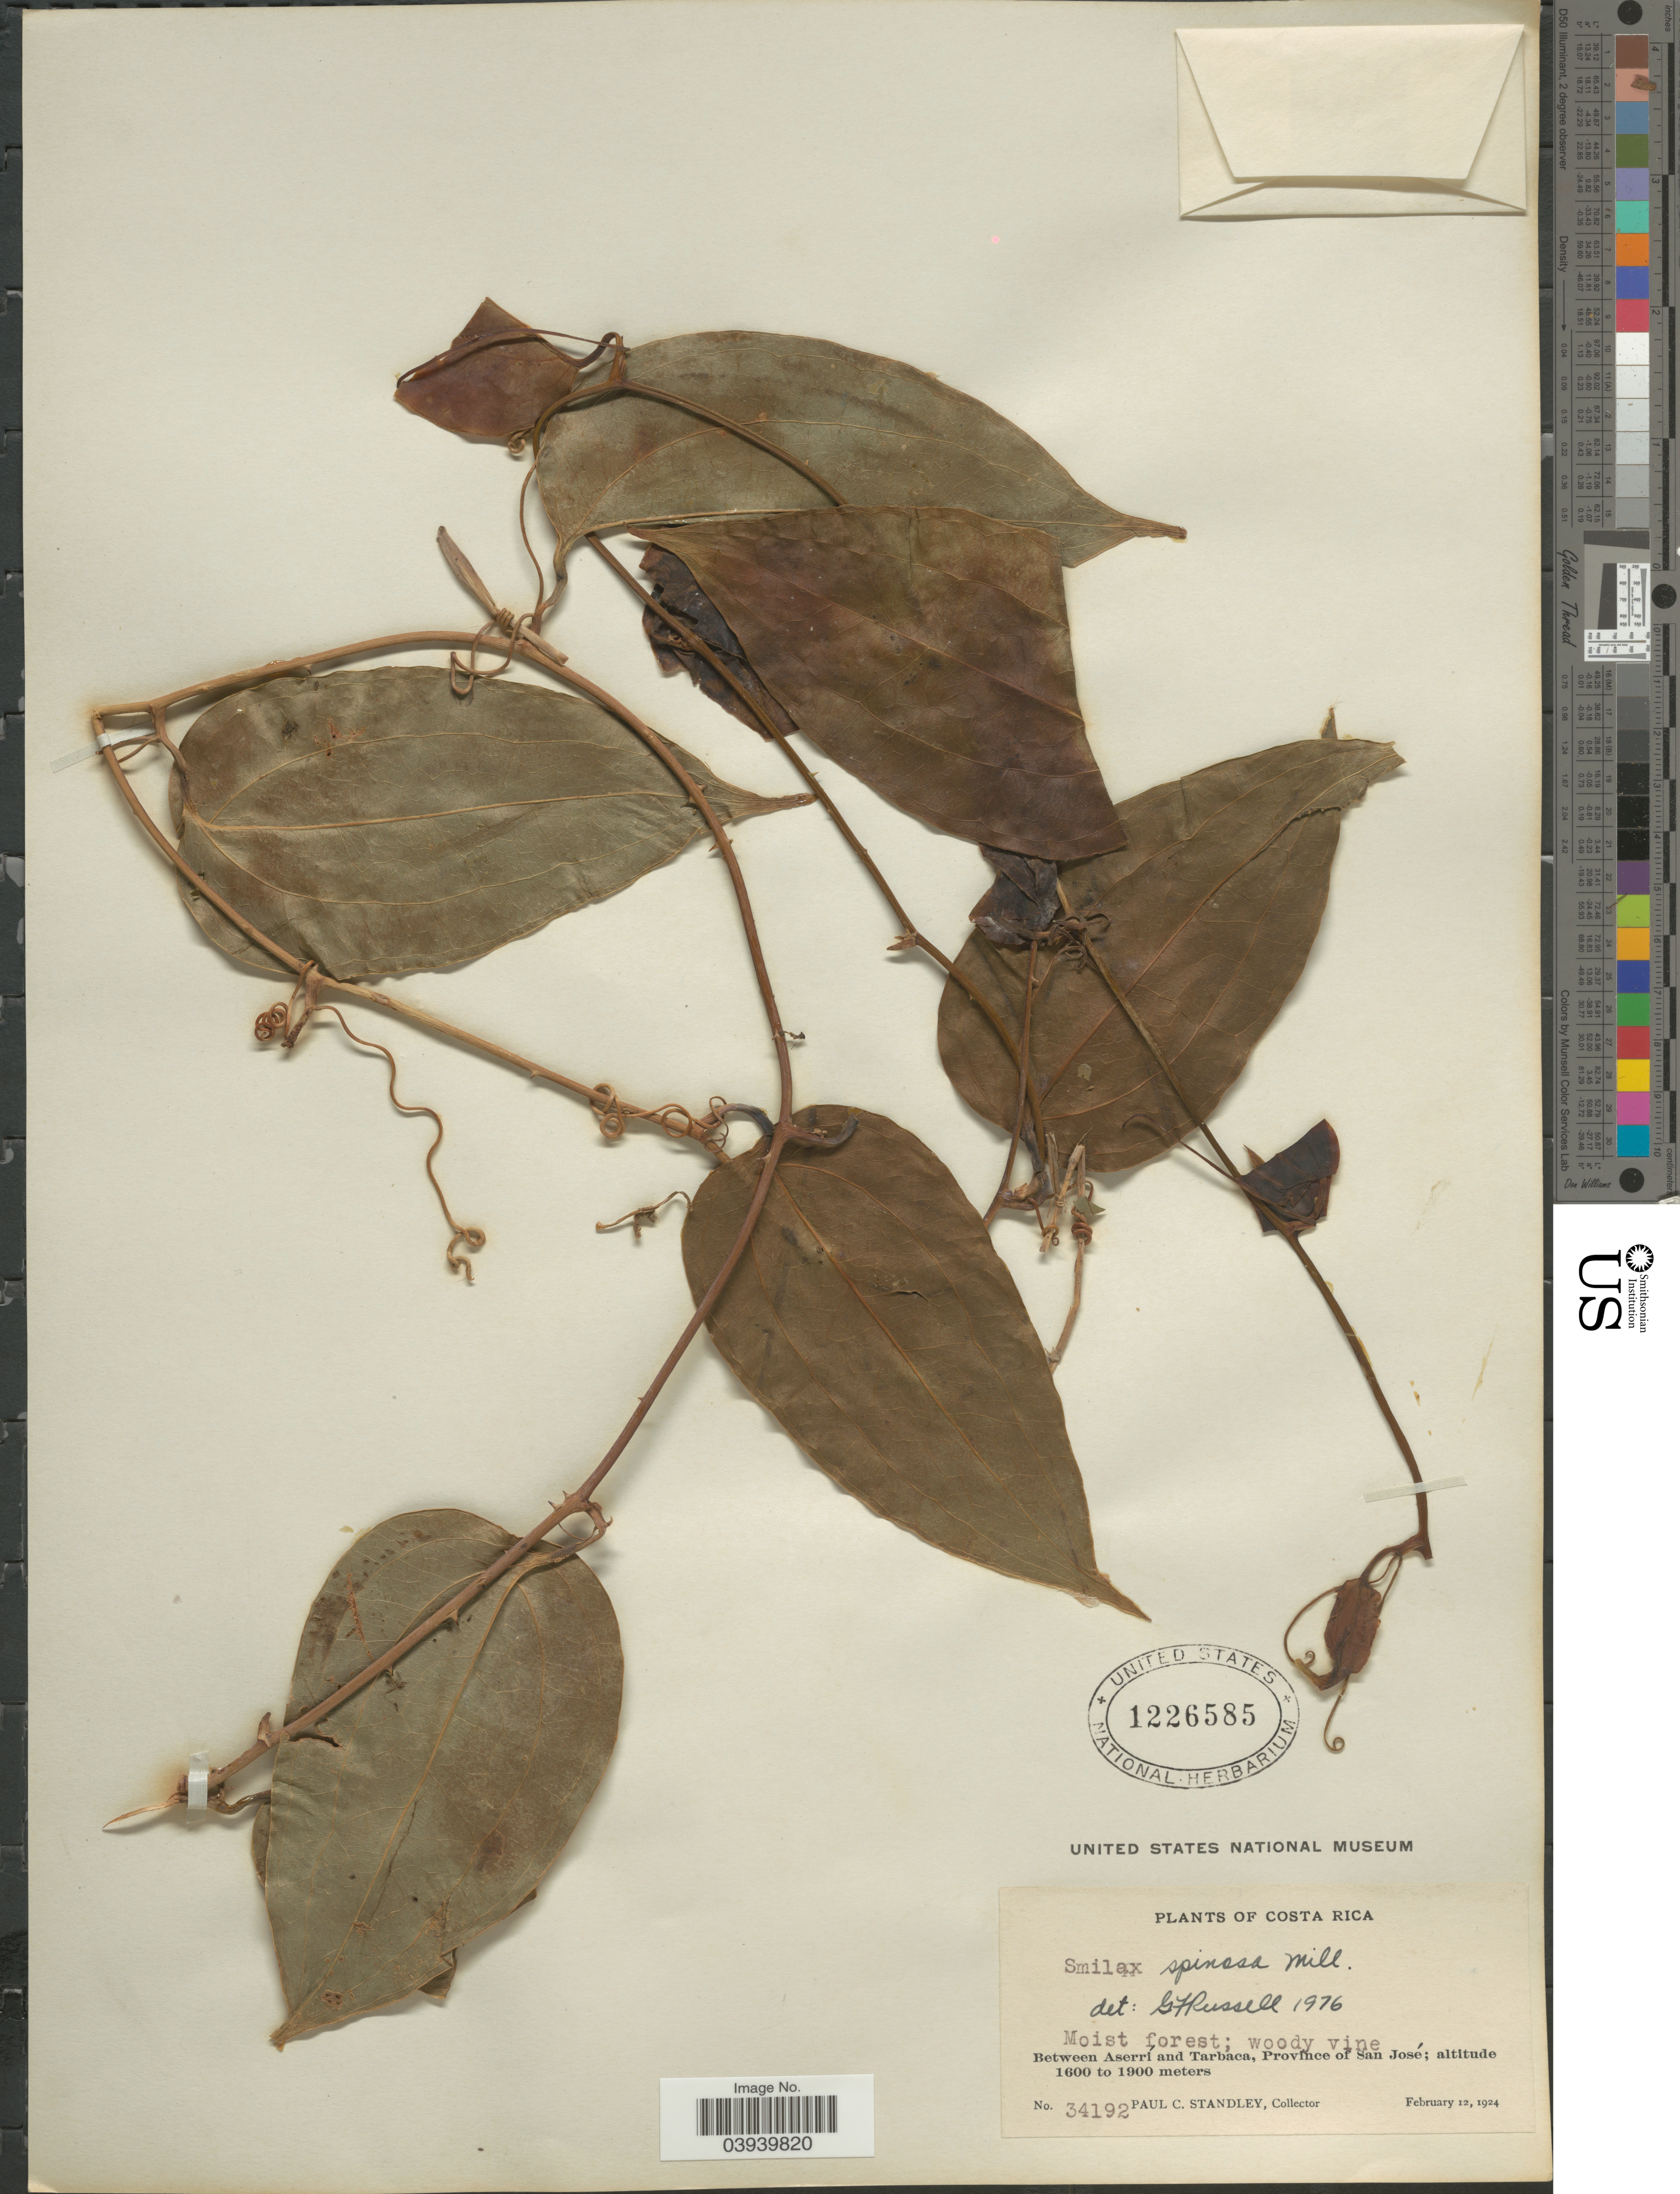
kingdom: Plantae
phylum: Tracheophyta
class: Liliopsida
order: Liliales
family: Smilacaceae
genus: Smilax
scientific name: Smilax spinosa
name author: Mill.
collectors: P. C. Standley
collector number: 34192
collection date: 1924-02-12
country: Costa Rica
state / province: San José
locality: Between Aserrí and Tarbaca.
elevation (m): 1600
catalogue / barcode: US 1226585